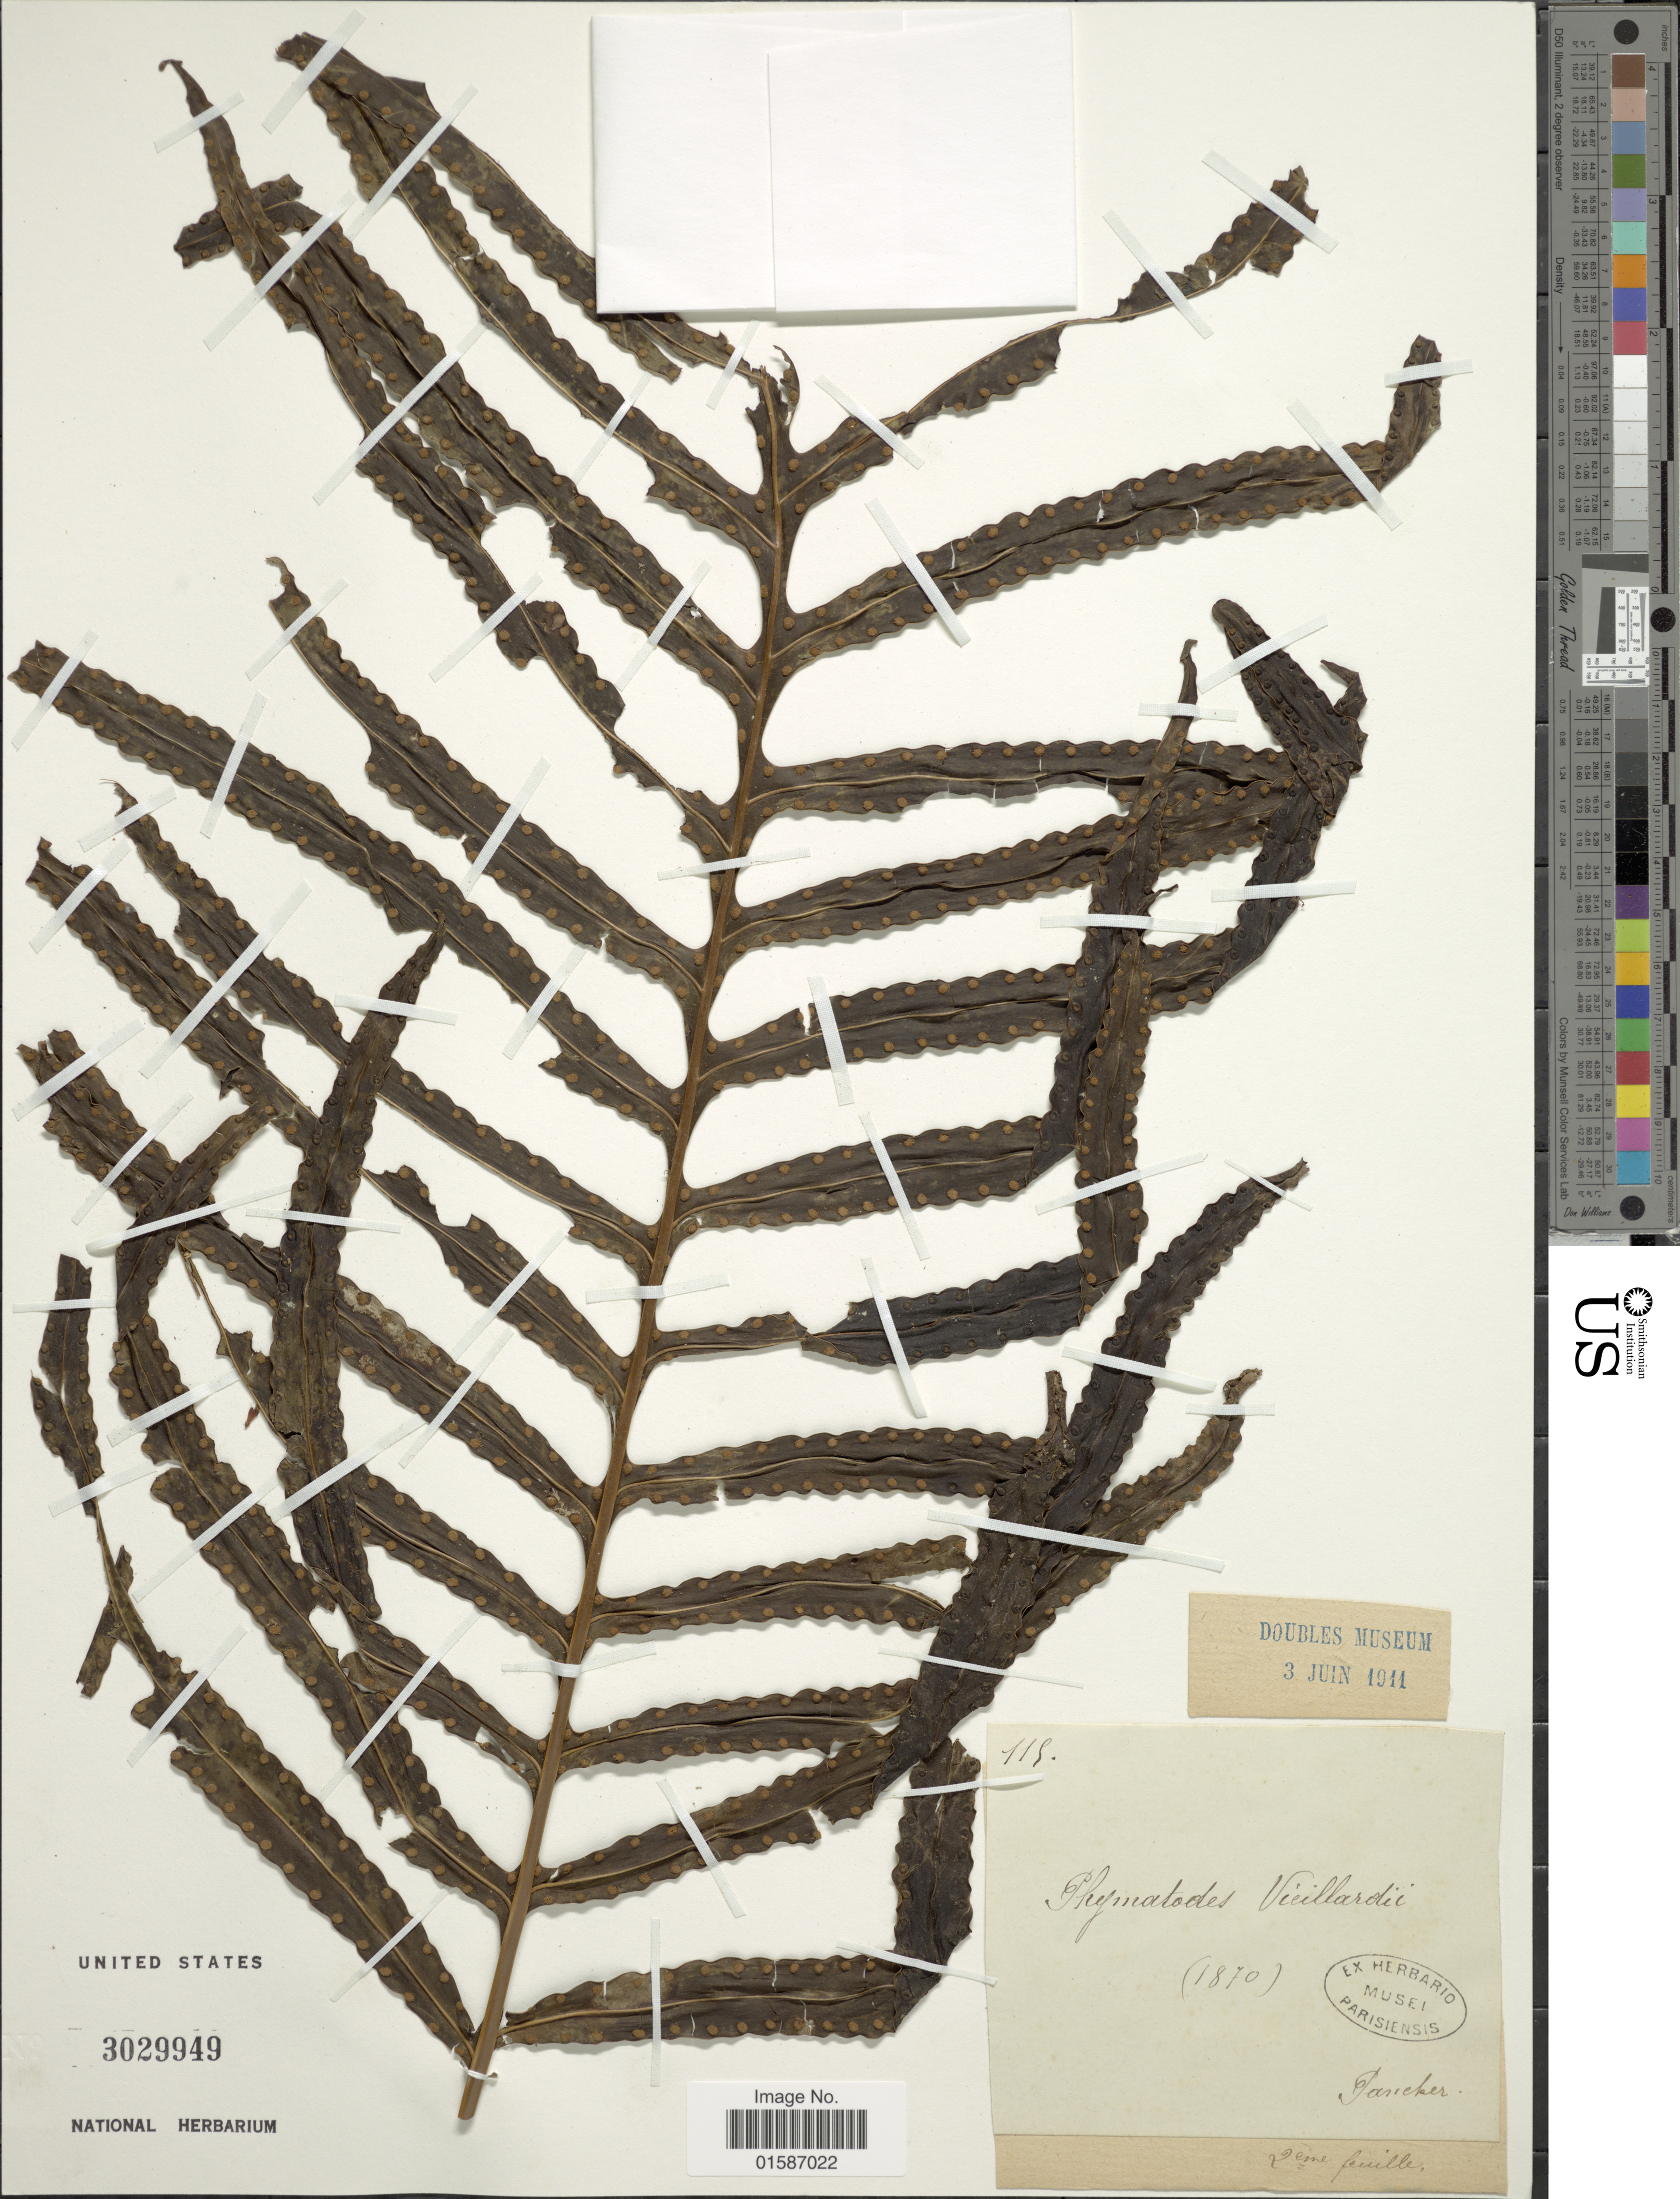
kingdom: Plantae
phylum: Tracheophyta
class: Polypodiopsida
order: Polypodiales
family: Polypodiaceae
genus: Microsorum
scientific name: Microsorum vieillardii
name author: (Mett.) Copel.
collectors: Pancher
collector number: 119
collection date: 1870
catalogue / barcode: US 3029949